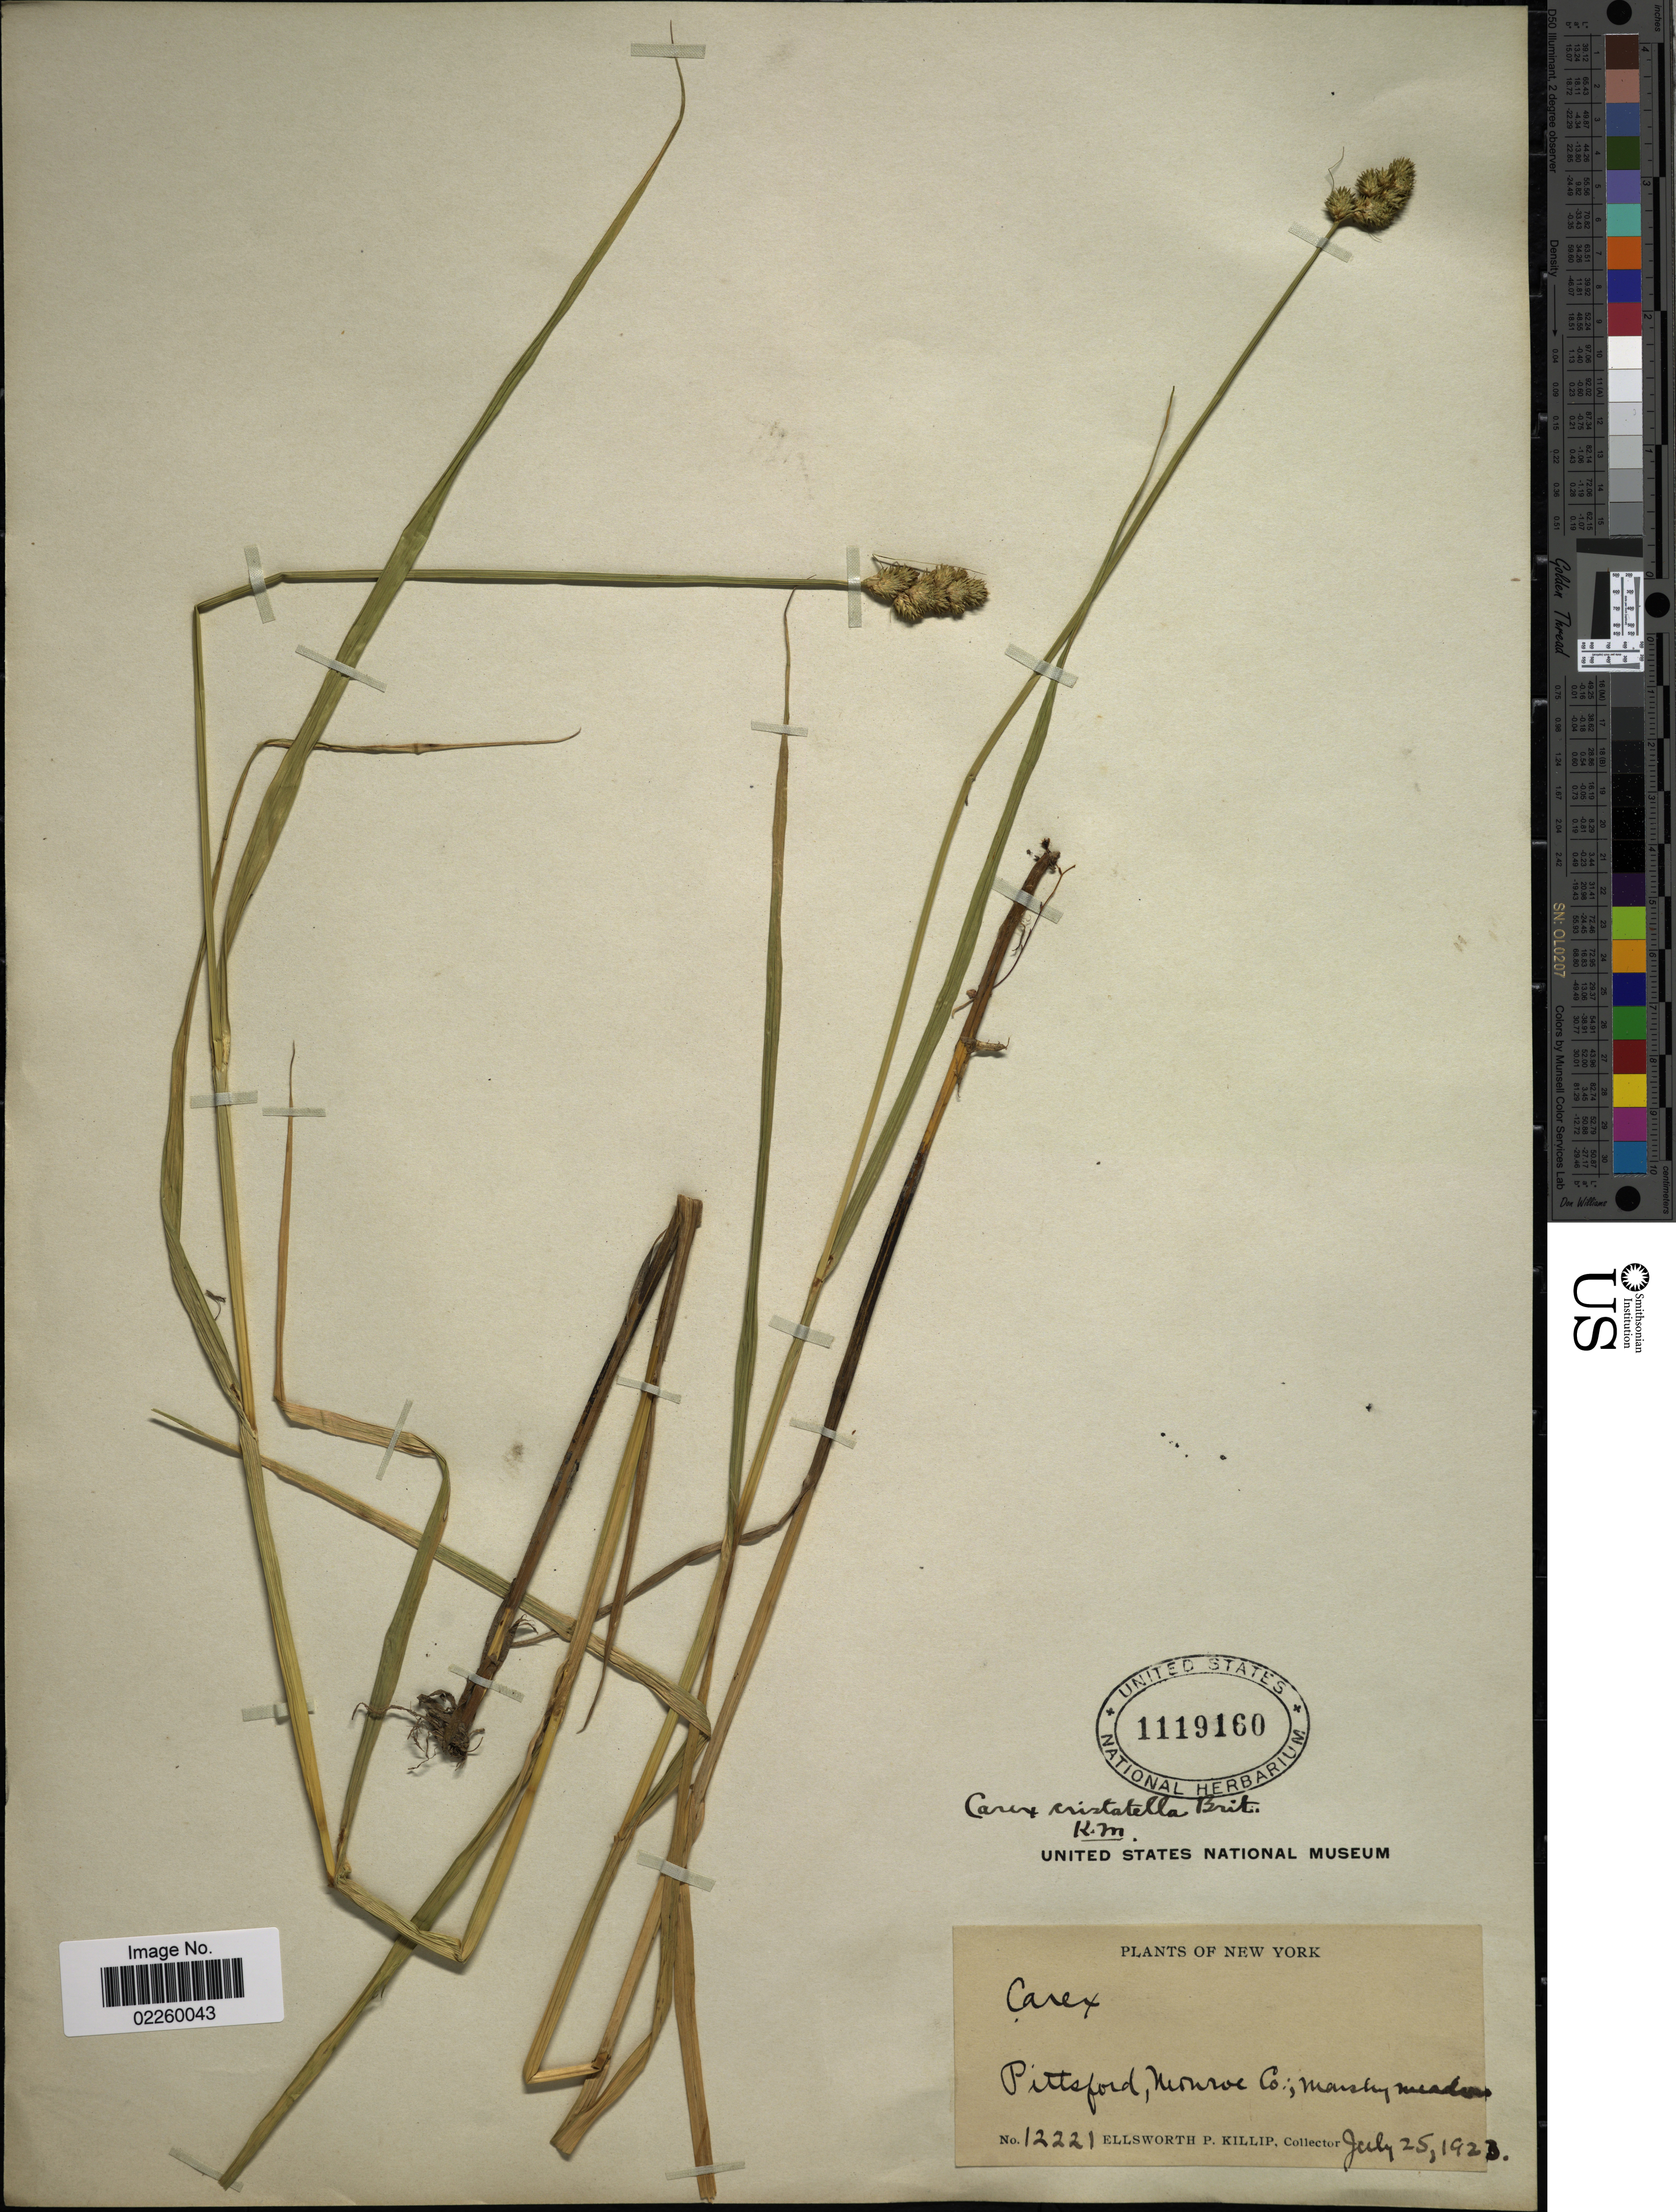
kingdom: Plantae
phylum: Tracheophyta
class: Liliopsida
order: Poales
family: Cyperaceae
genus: Carex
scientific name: Carex cristatella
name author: Britton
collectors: E. P. Killip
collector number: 12221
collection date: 1923-07-25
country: United States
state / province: New York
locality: Pittsford, Monroe Co.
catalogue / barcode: US 1119160